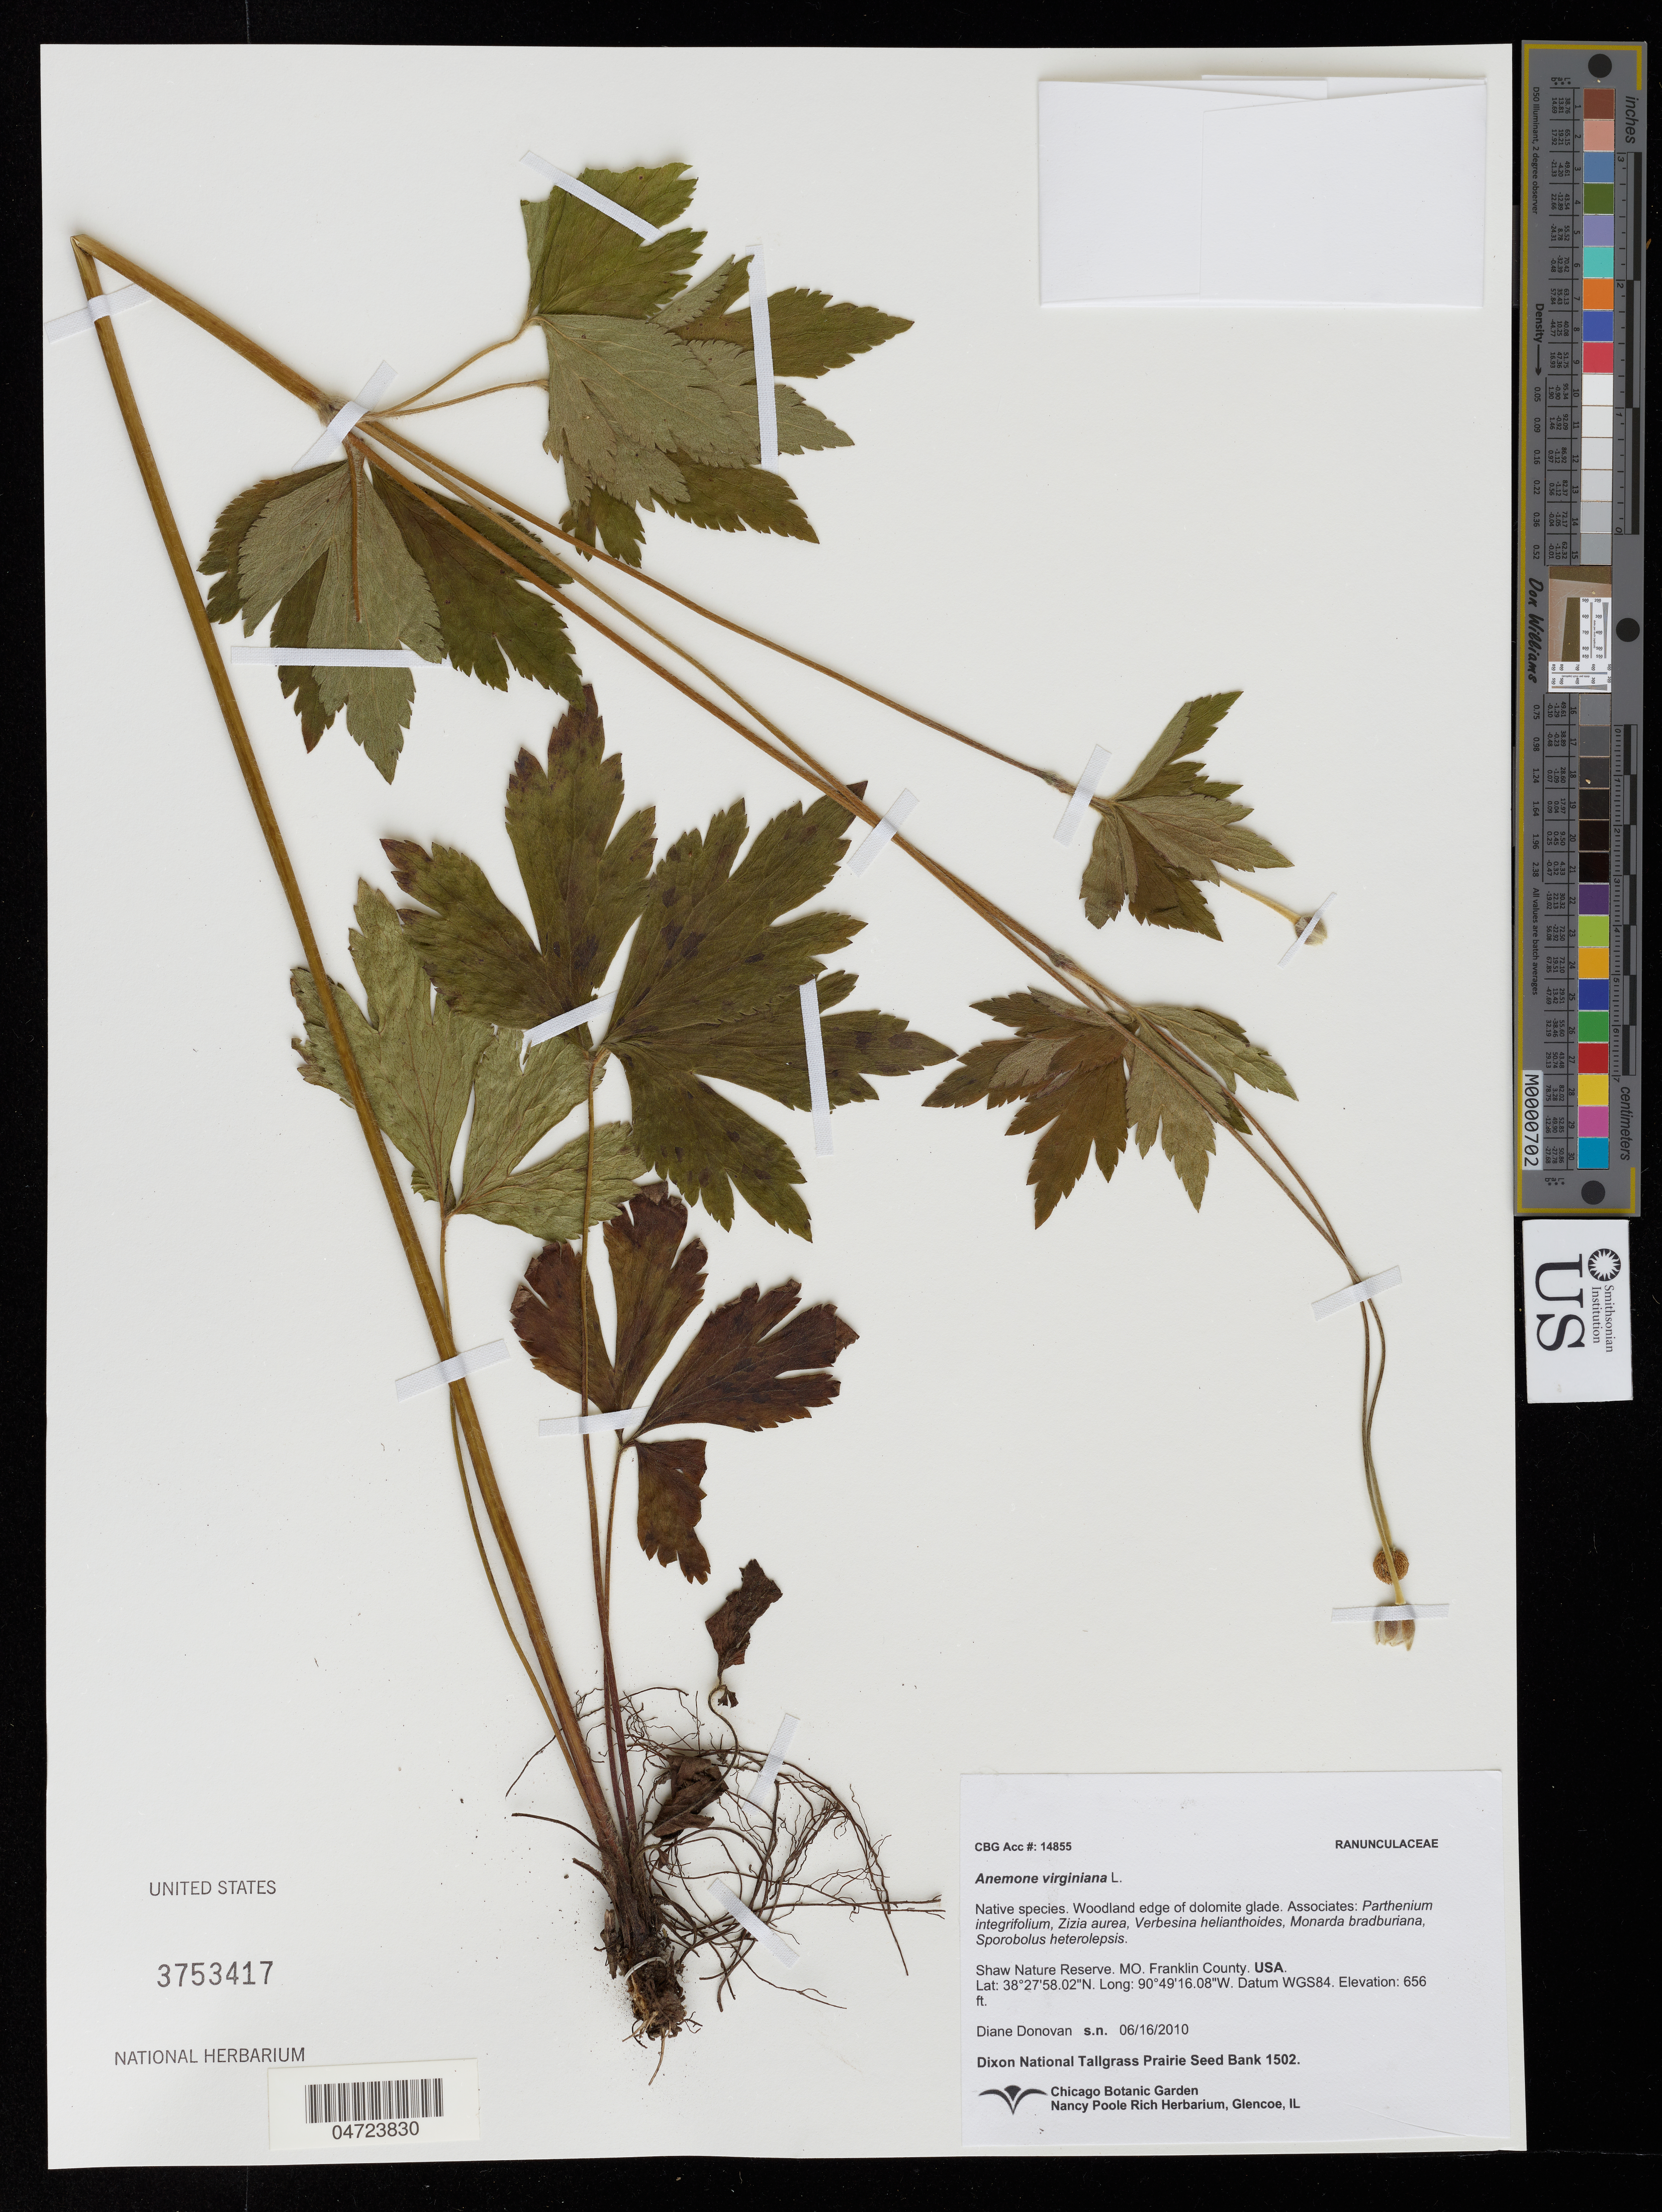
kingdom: Plantae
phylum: Tracheophyta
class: Magnoliopsida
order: Ranunculales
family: Ranunculaceae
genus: Anemone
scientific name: Anemone virginiana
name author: L.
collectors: D. Donovan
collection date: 2010-06-16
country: United States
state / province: Missouri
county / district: Franklin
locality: Shaw Nature Reserve. Franklin County.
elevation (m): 200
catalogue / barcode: US 3753417